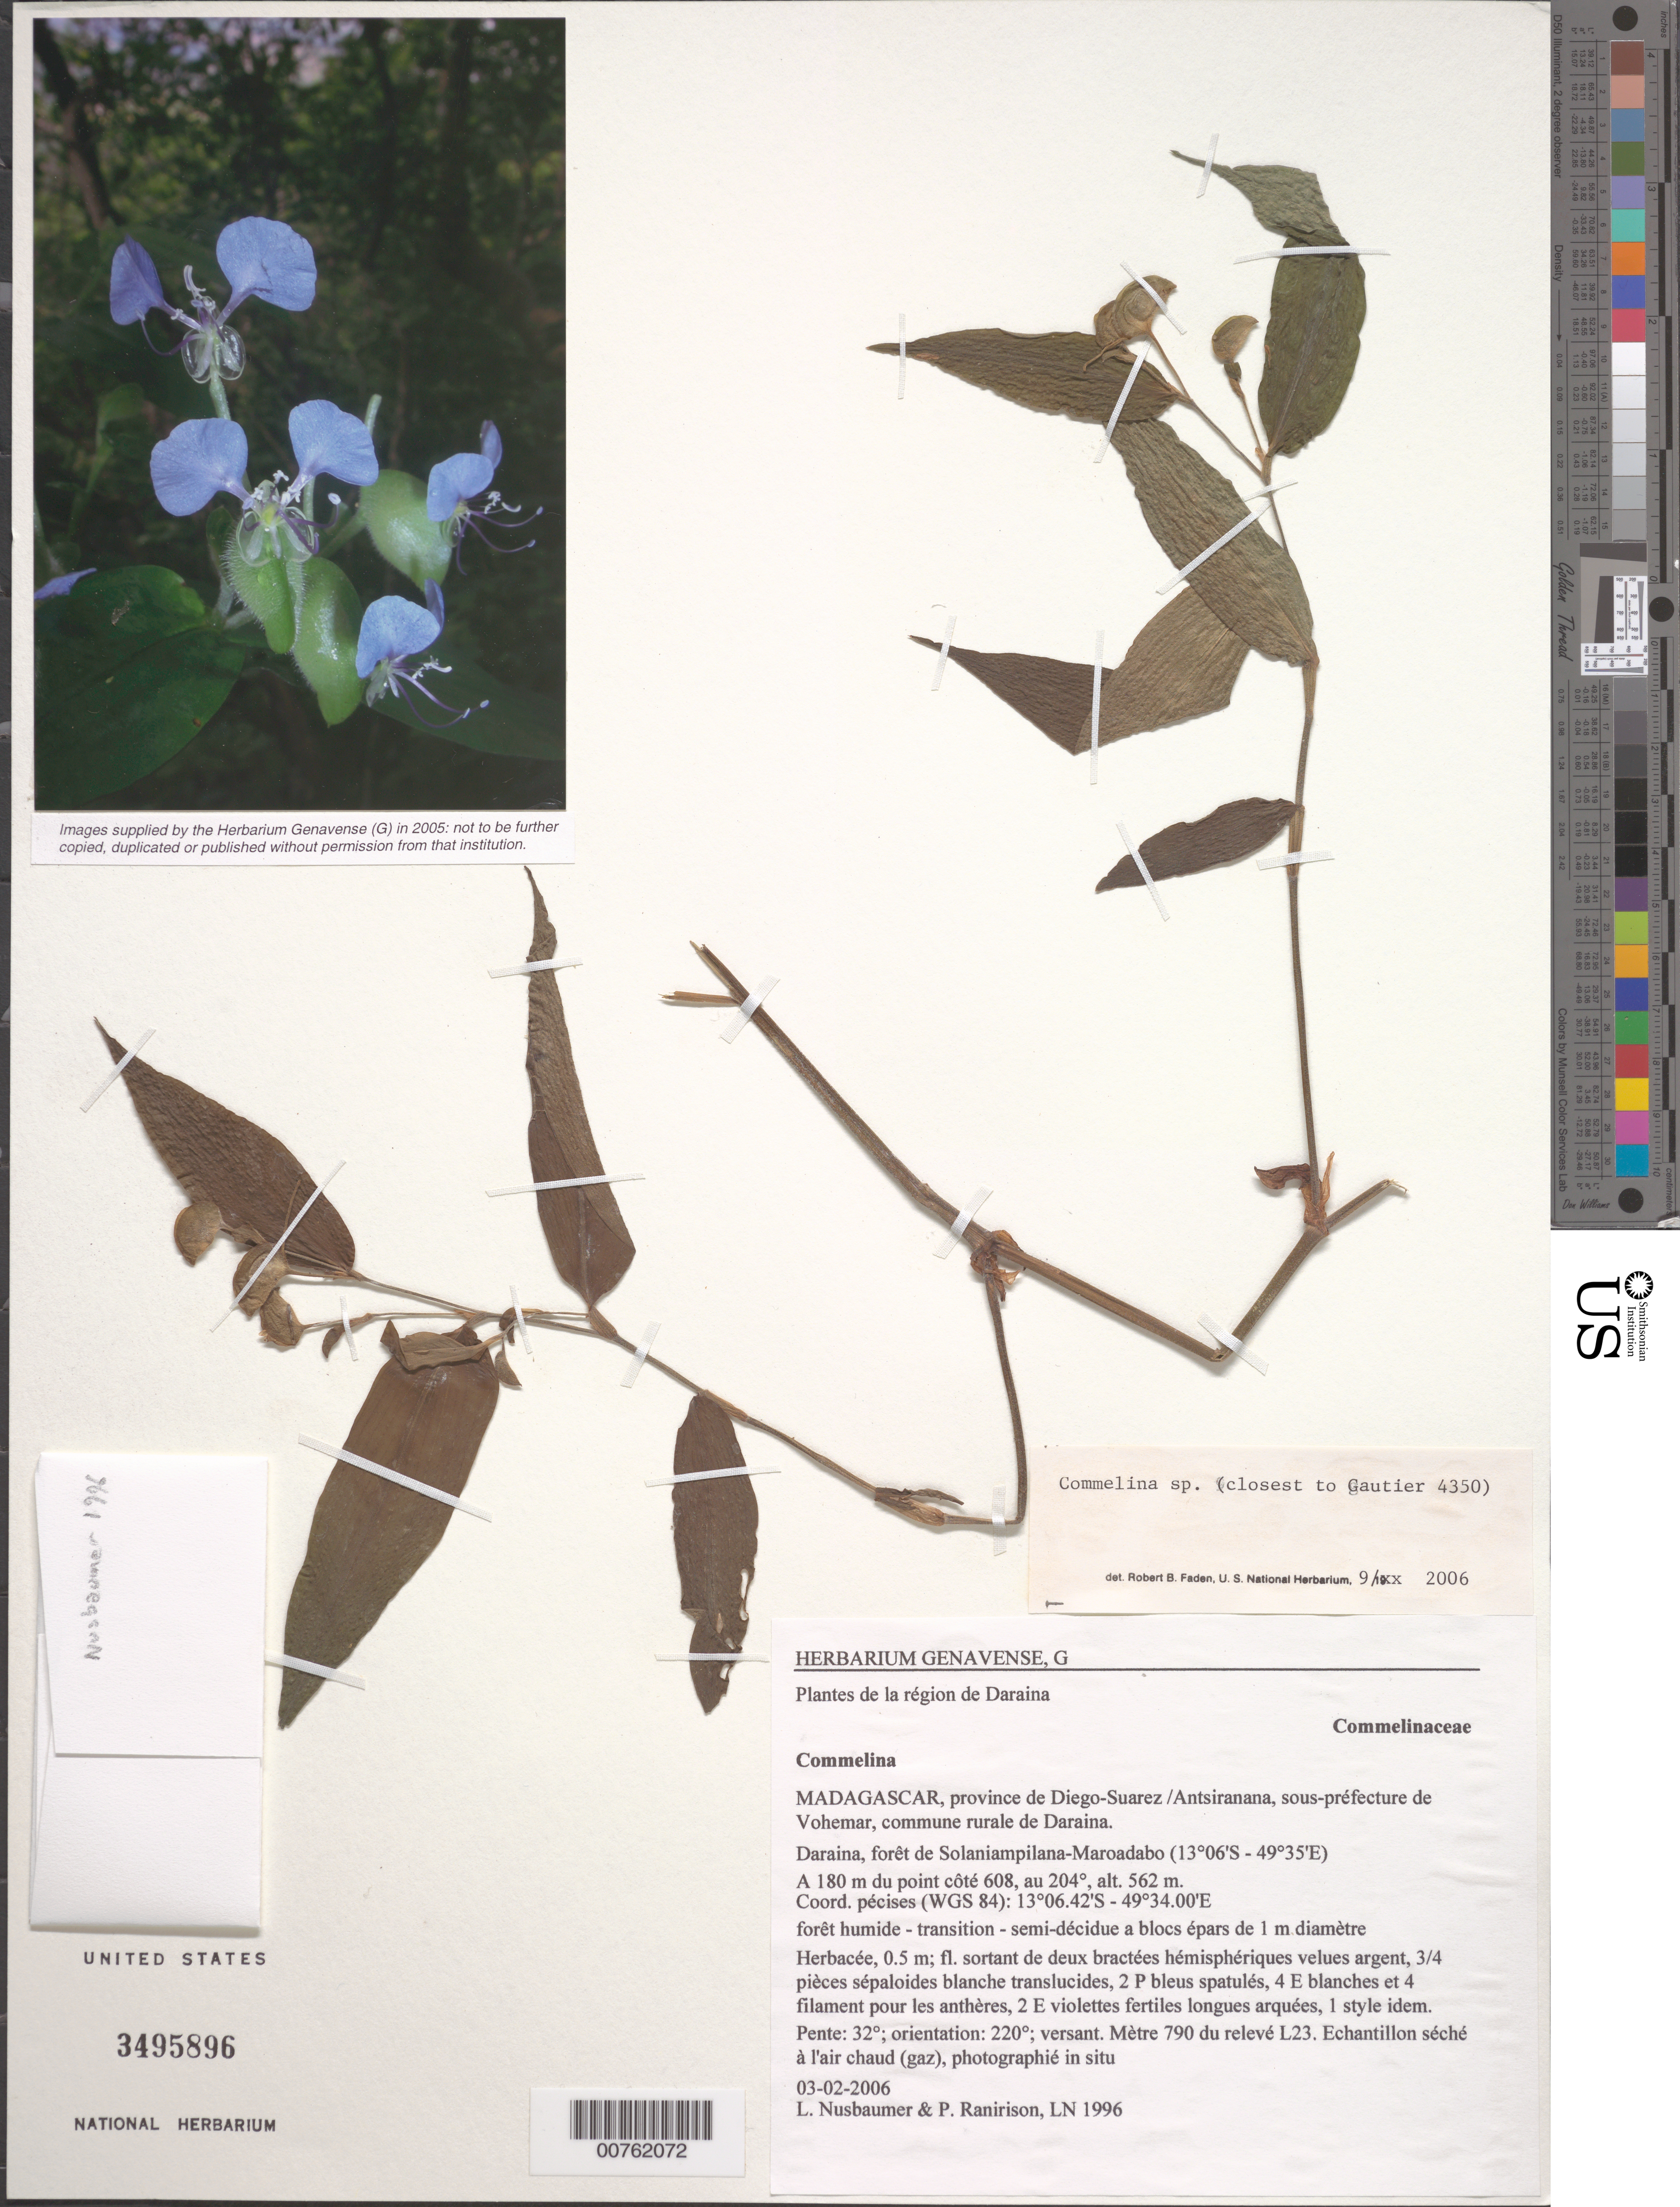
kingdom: Plantae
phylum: Tracheophyta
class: Liliopsida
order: Commelinales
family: Commelinaceae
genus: Commelina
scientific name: Commelina sp.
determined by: Faden, Robert B., (US), Smithsonian Institution - National Museum of Natural History (UNITED STATES)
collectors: L. Nusbaumer & P. Ranirison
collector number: LN 1996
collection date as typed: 03 Feb 2006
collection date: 2006-02-03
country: Madagascar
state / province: Sava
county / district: Vohémar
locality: Daraina, foret de Solaniampilana-Maroadabo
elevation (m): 562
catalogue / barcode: US 3495896